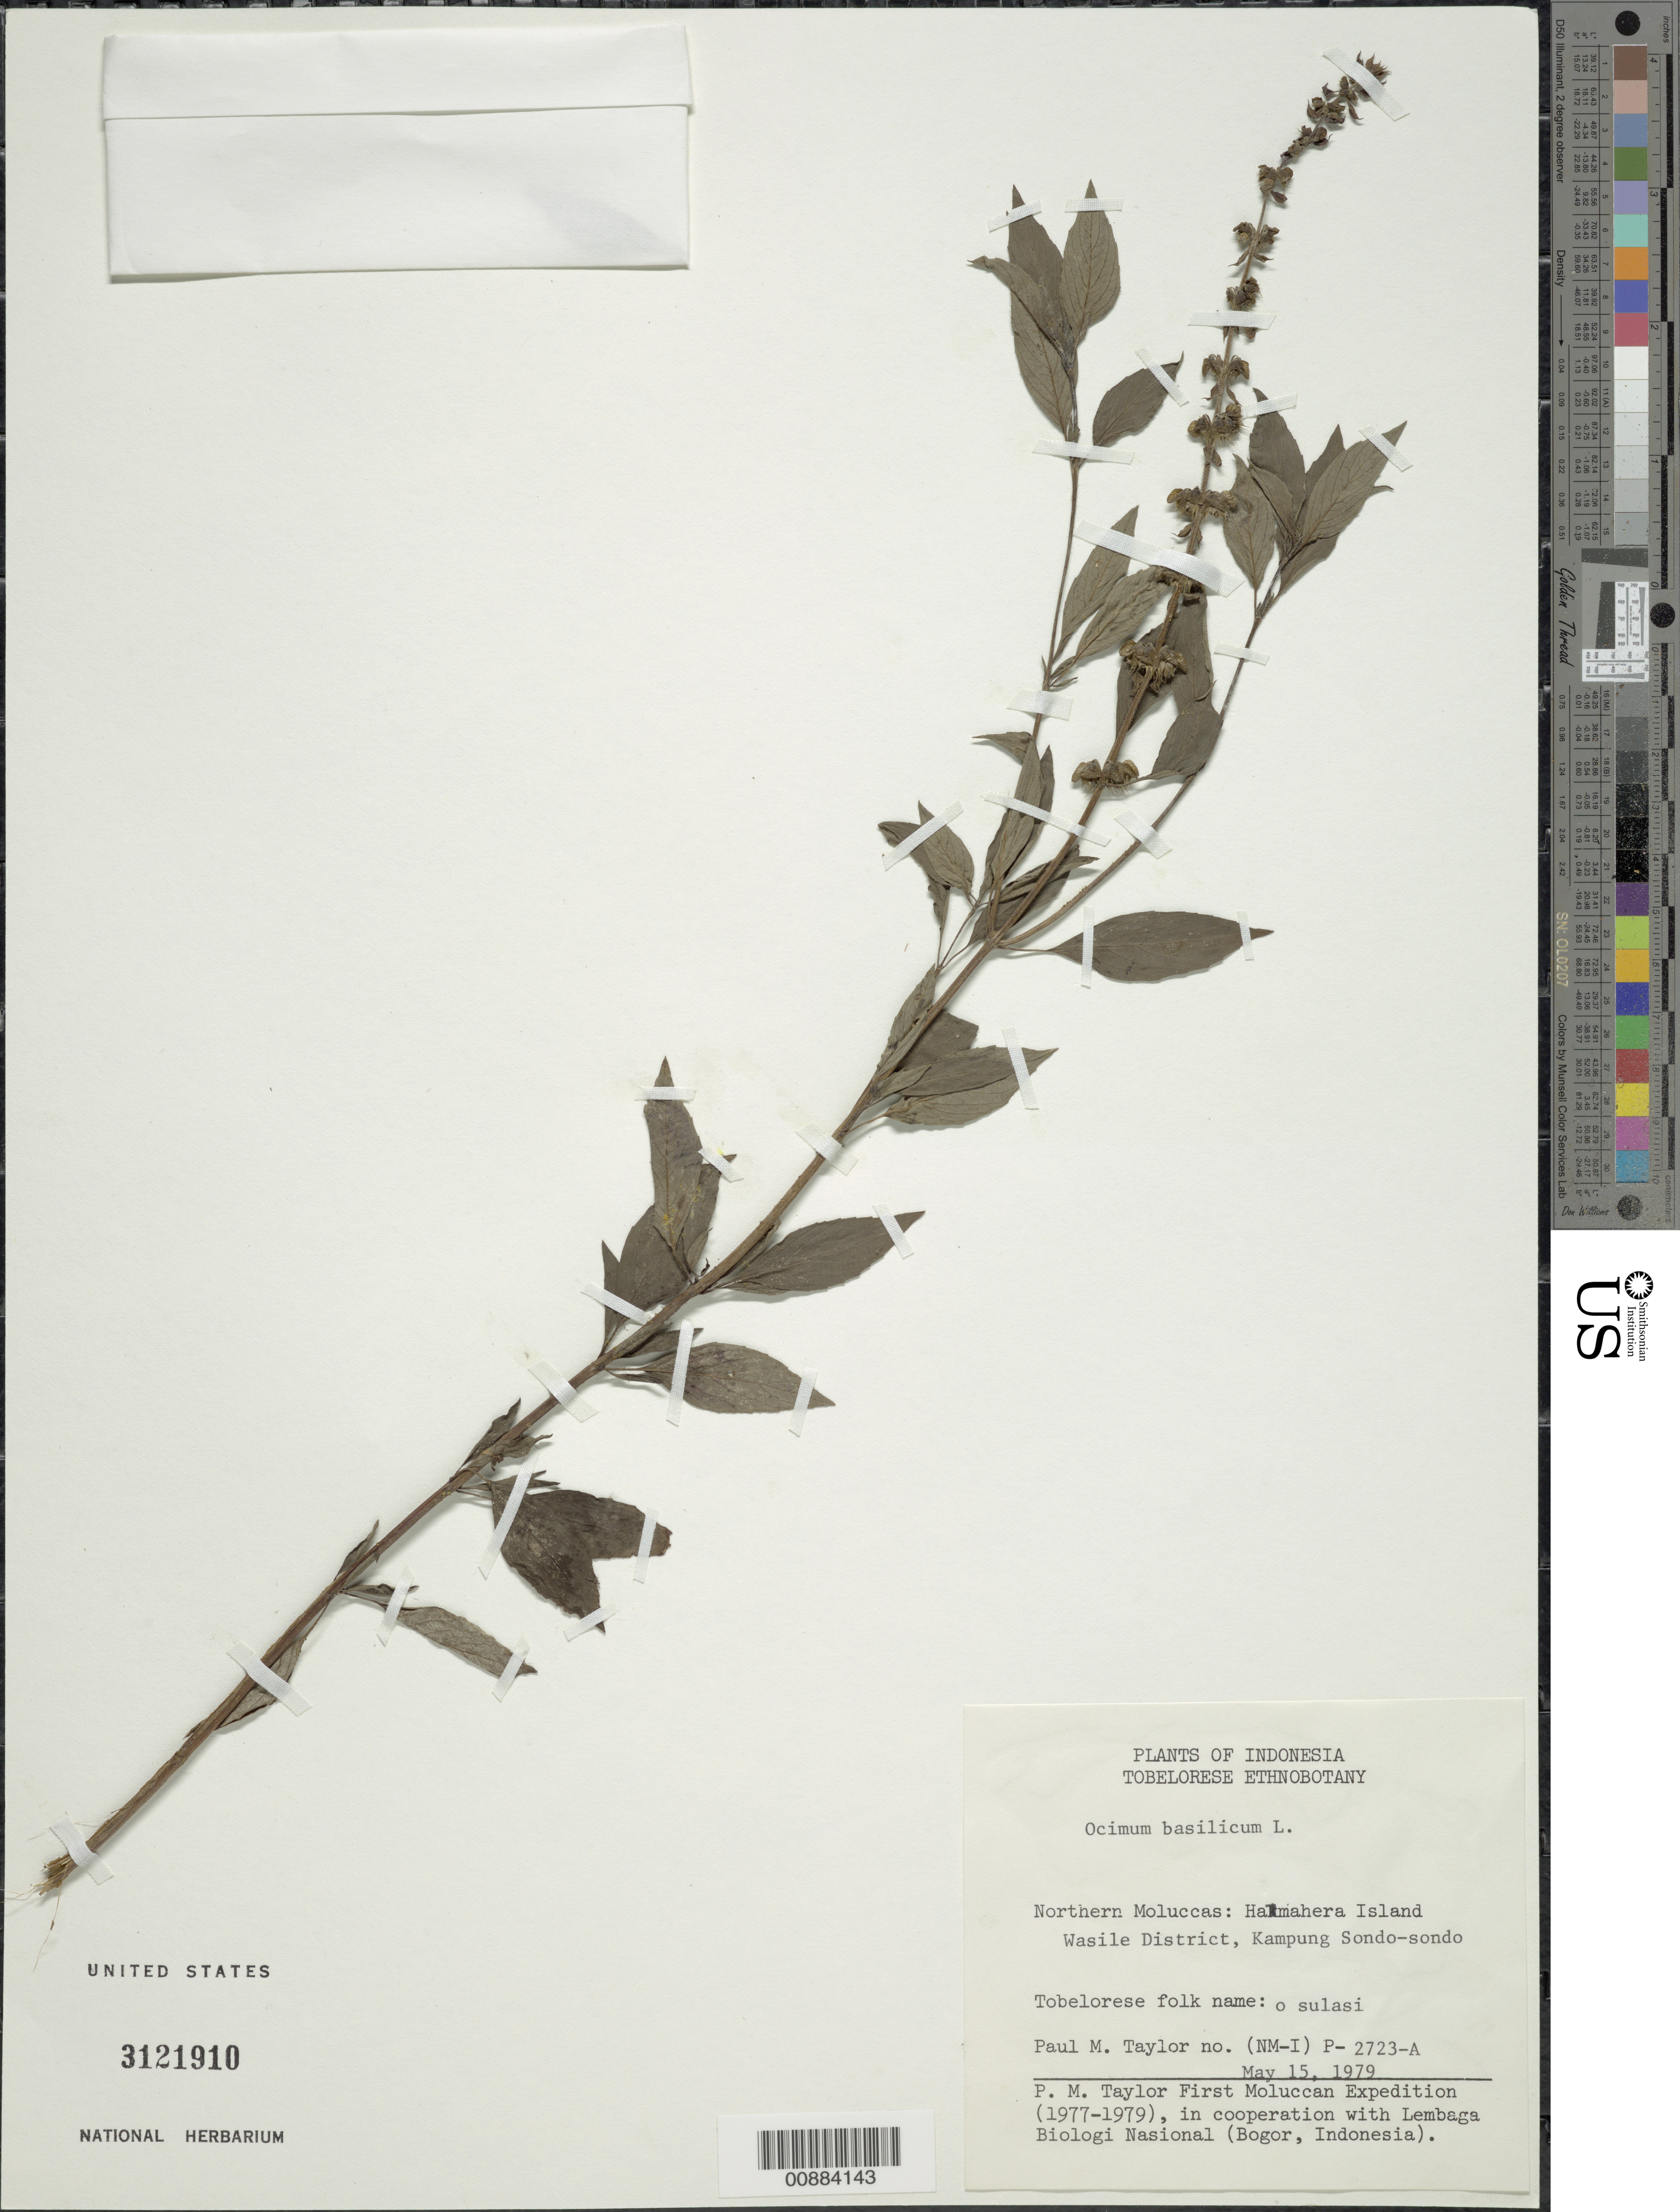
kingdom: Plantae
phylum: Tracheophyta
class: Magnoliopsida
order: Lamiales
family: Lamiaceae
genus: Ocimum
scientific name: Ocimum basilicum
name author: L.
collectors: P. M. Taylor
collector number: (NM-I) P-2723-A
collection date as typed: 15 May 1979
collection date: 1979-05-15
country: Indonesia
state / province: Maluku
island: Halmahera I.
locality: Northern; Halmahera Island, Wasile Dist., Kampung Sondo-sondo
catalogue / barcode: US 3121910